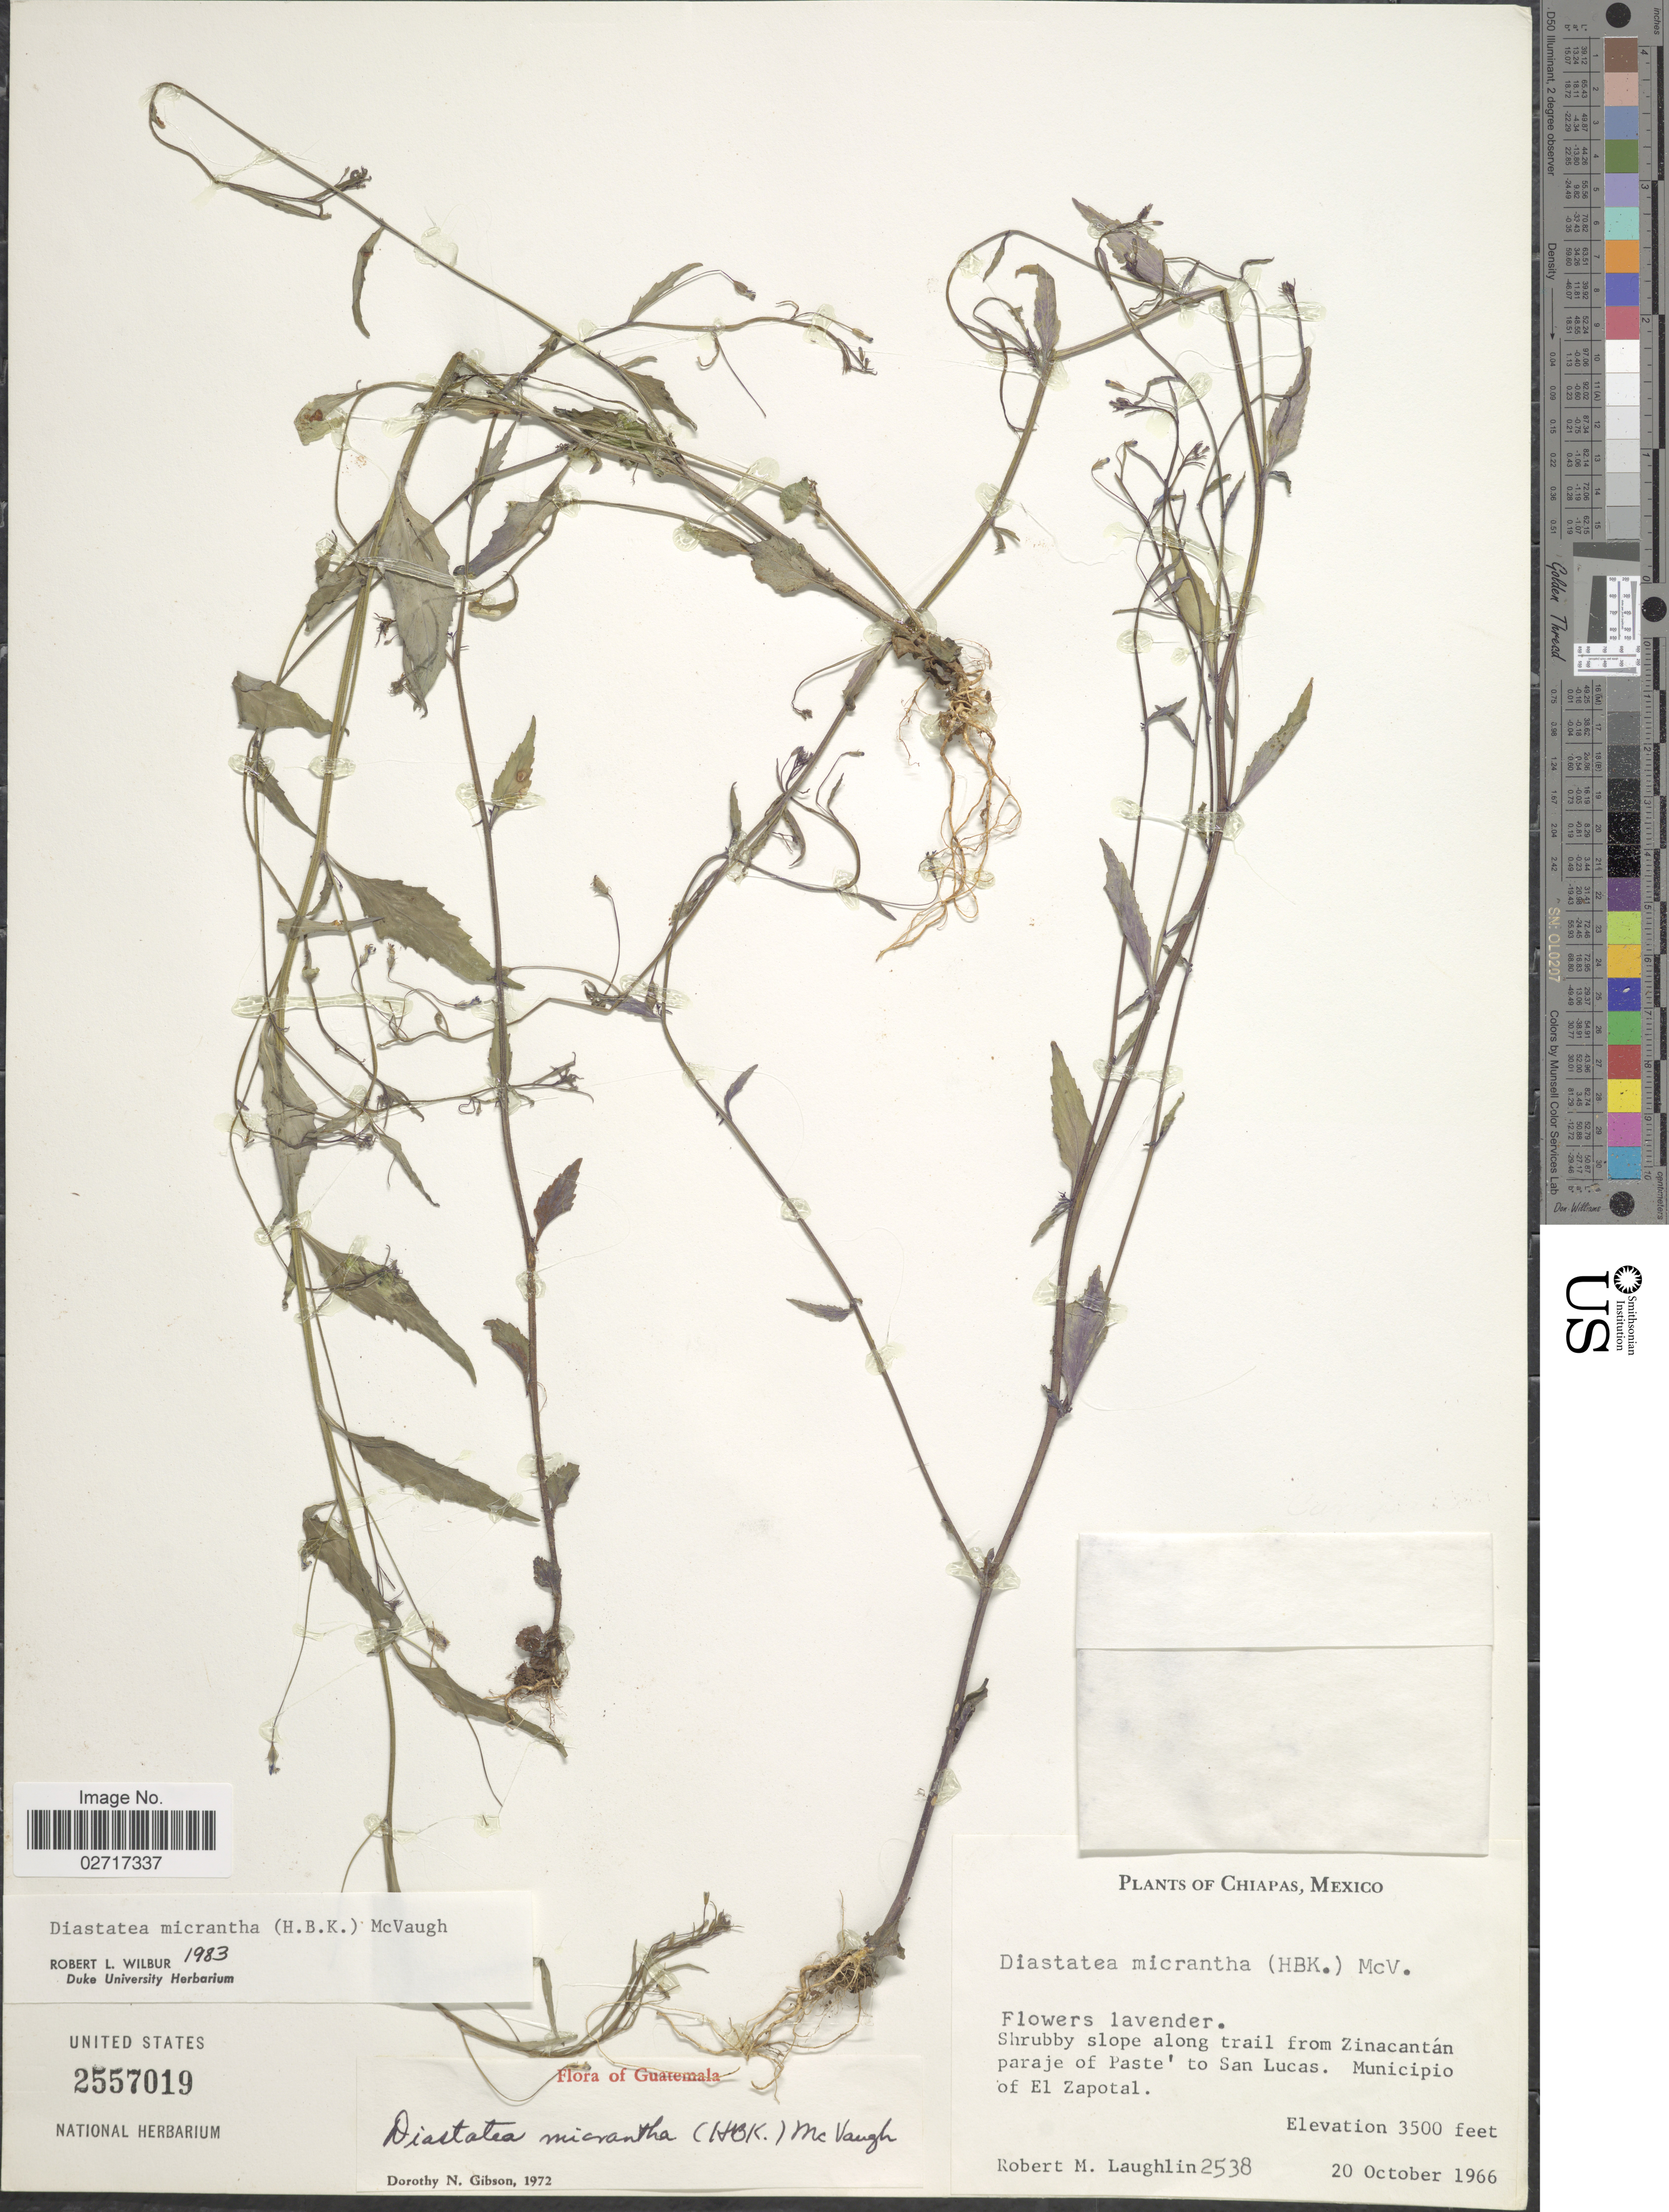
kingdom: Plantae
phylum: Tracheophyta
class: Magnoliopsida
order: Asterales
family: Campanulaceae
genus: Diastatea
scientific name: Diastatea micrantha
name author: (Kunth) McVaugh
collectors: R. M. Laughlin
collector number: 2538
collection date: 1966-10-20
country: Mexico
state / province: Chiapas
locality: Shrubby slope along trail from Zinacantán paraje of Paste' to San Lucas. Municipio of El Zapotal.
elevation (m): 1067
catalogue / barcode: US 2557019